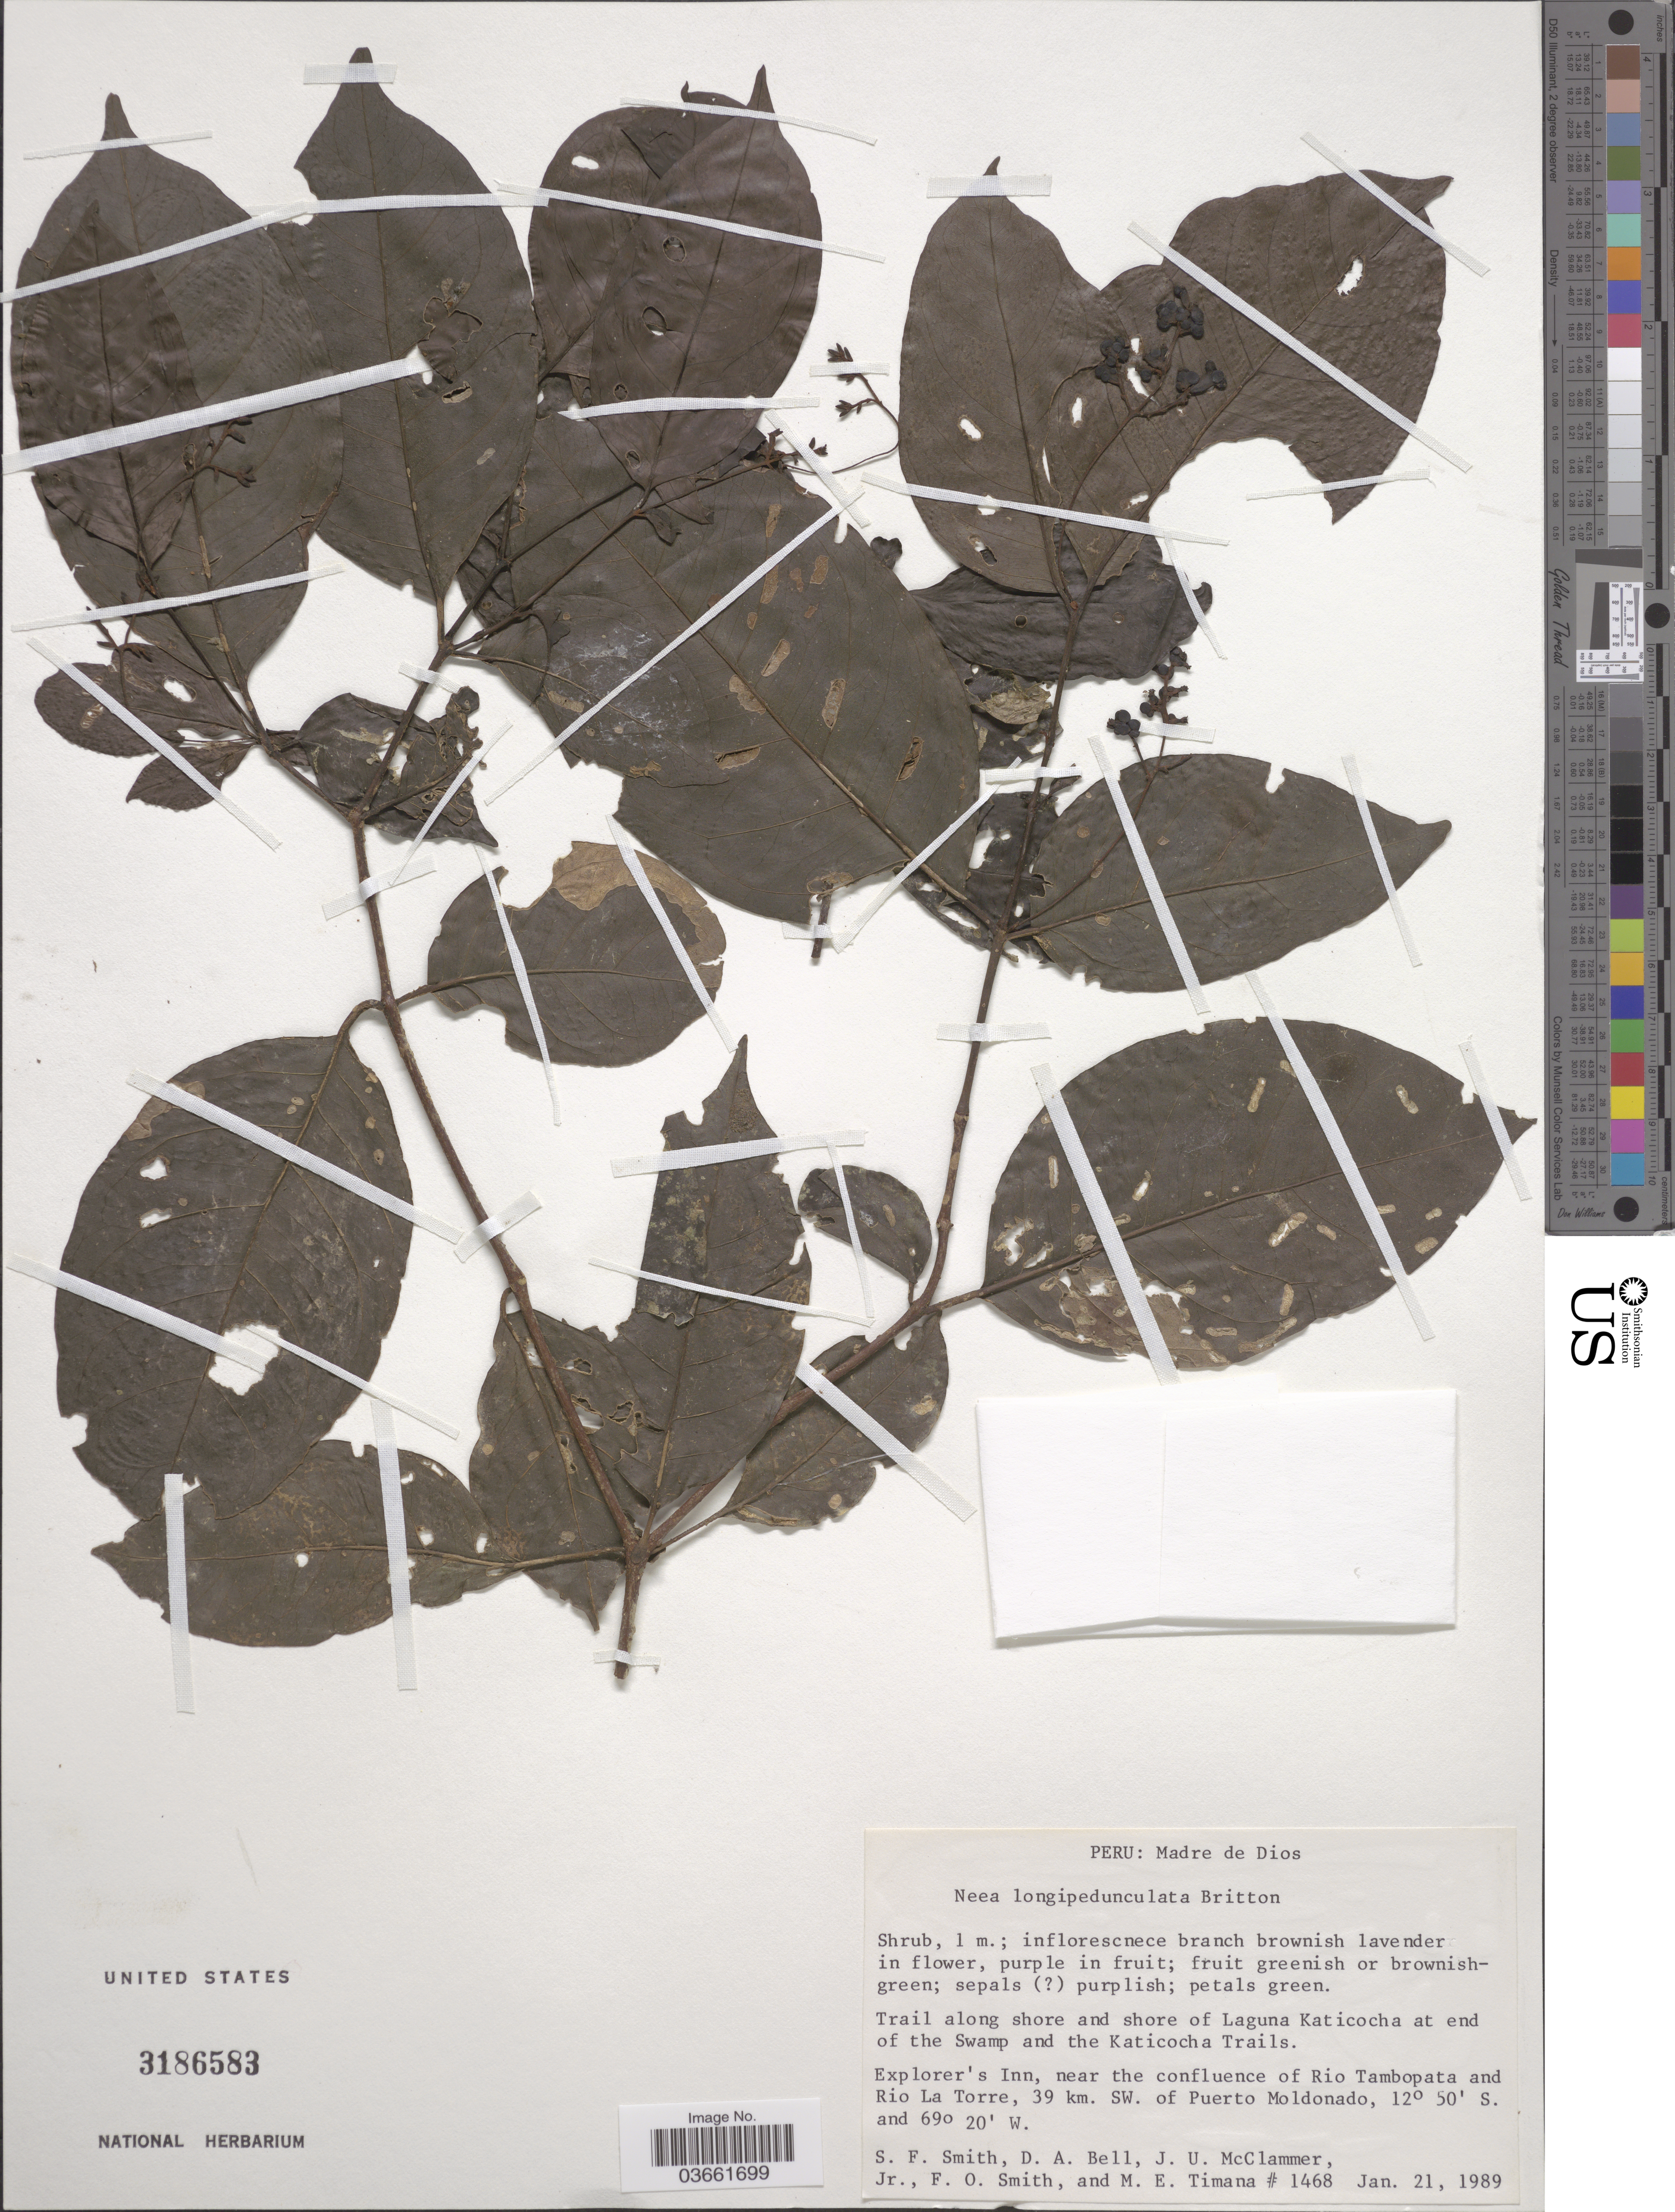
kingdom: Plantae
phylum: Tracheophyta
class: Magnoliopsida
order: Caryophyllales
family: Nyctaginaceae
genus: Neea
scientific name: Neea longipedunculata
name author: Britton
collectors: S.F. Smith, D. A. Bell, J. McClammer Jr. & F. Smith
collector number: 1468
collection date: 1989-01-21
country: Peru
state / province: Madre de Dios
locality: Trail along shore and shore of Laguna Katicocha at end of the Swamp and the Katicocha Trails. Explorer's Inn, near the confluence of Rio Tambopata and Rio La Torre, 39 km. SW. of Puerto Moldonado.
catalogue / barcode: US 3186583